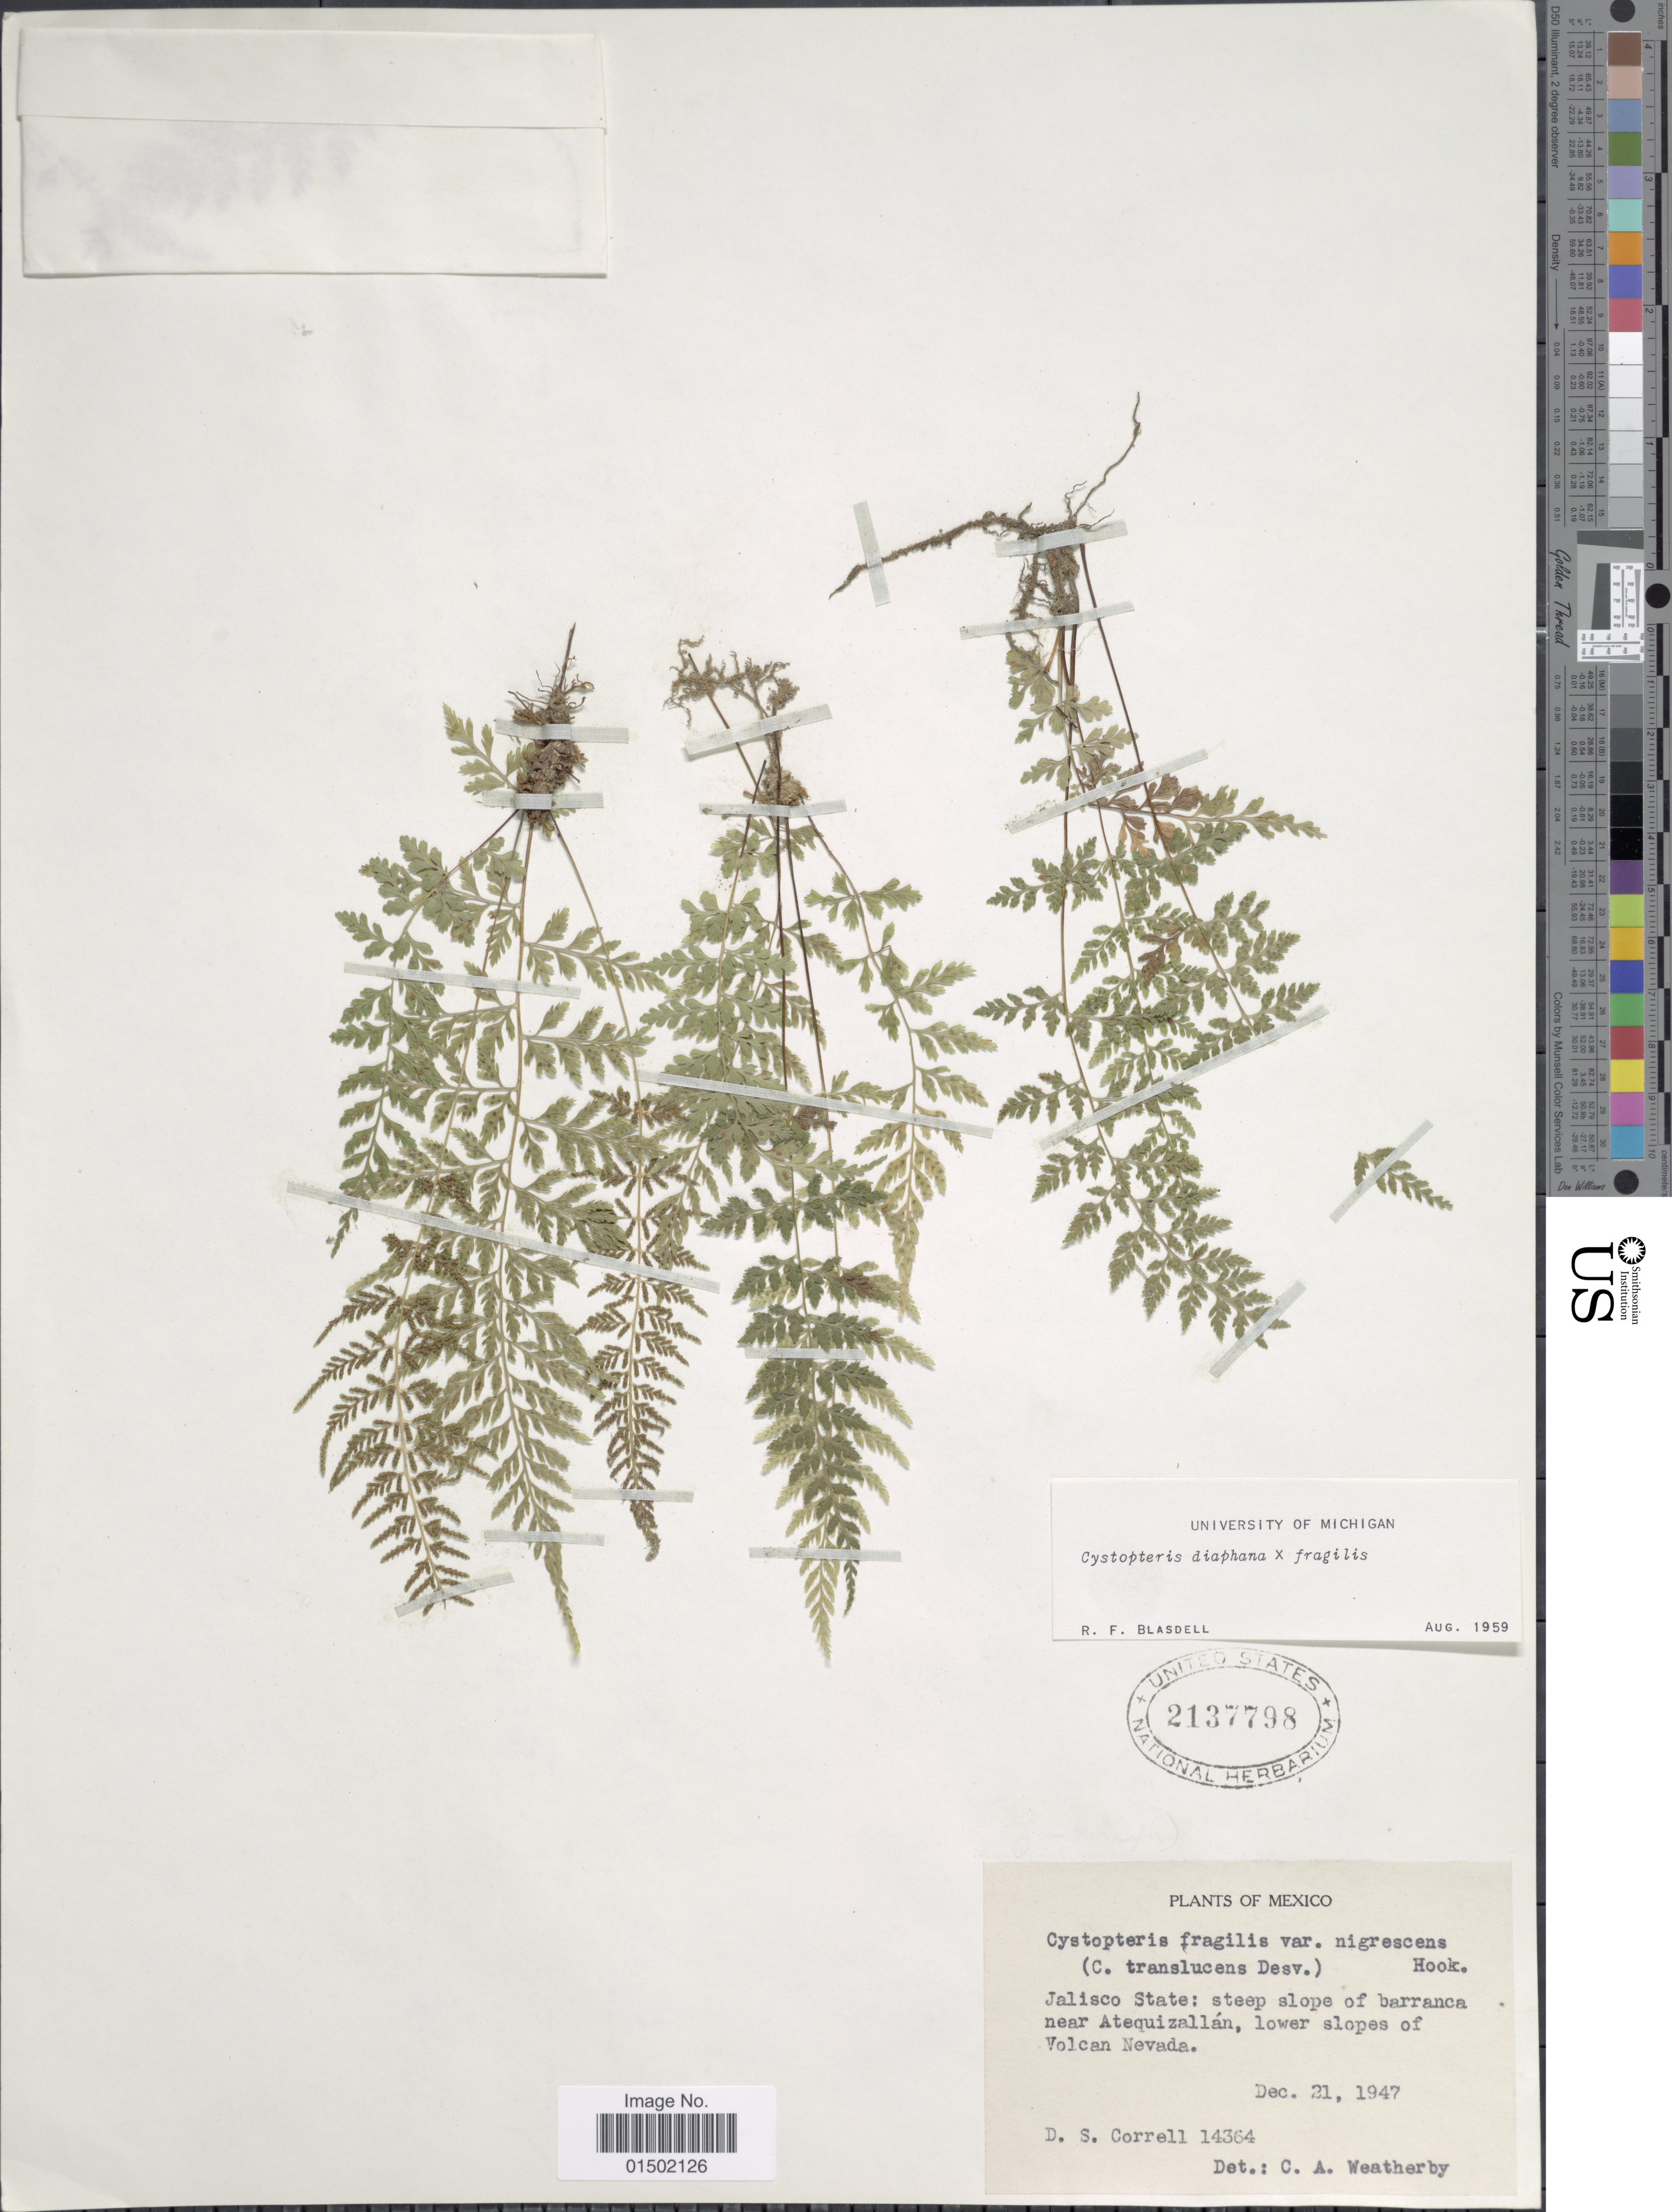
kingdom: Plantae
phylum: Tracheophyta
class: Polypodiopsida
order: Polypodiales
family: Cystopteridaceae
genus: Cystopteris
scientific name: Cystopteris diaphana x C. fragilis (L.) Bernh.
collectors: D. S. Correll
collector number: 14364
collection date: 1947-12-21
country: Mexico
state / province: Jalisco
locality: Steep slope of barranca near Atequizallan, lower slopes of Volcan Nevada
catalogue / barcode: US 2137798